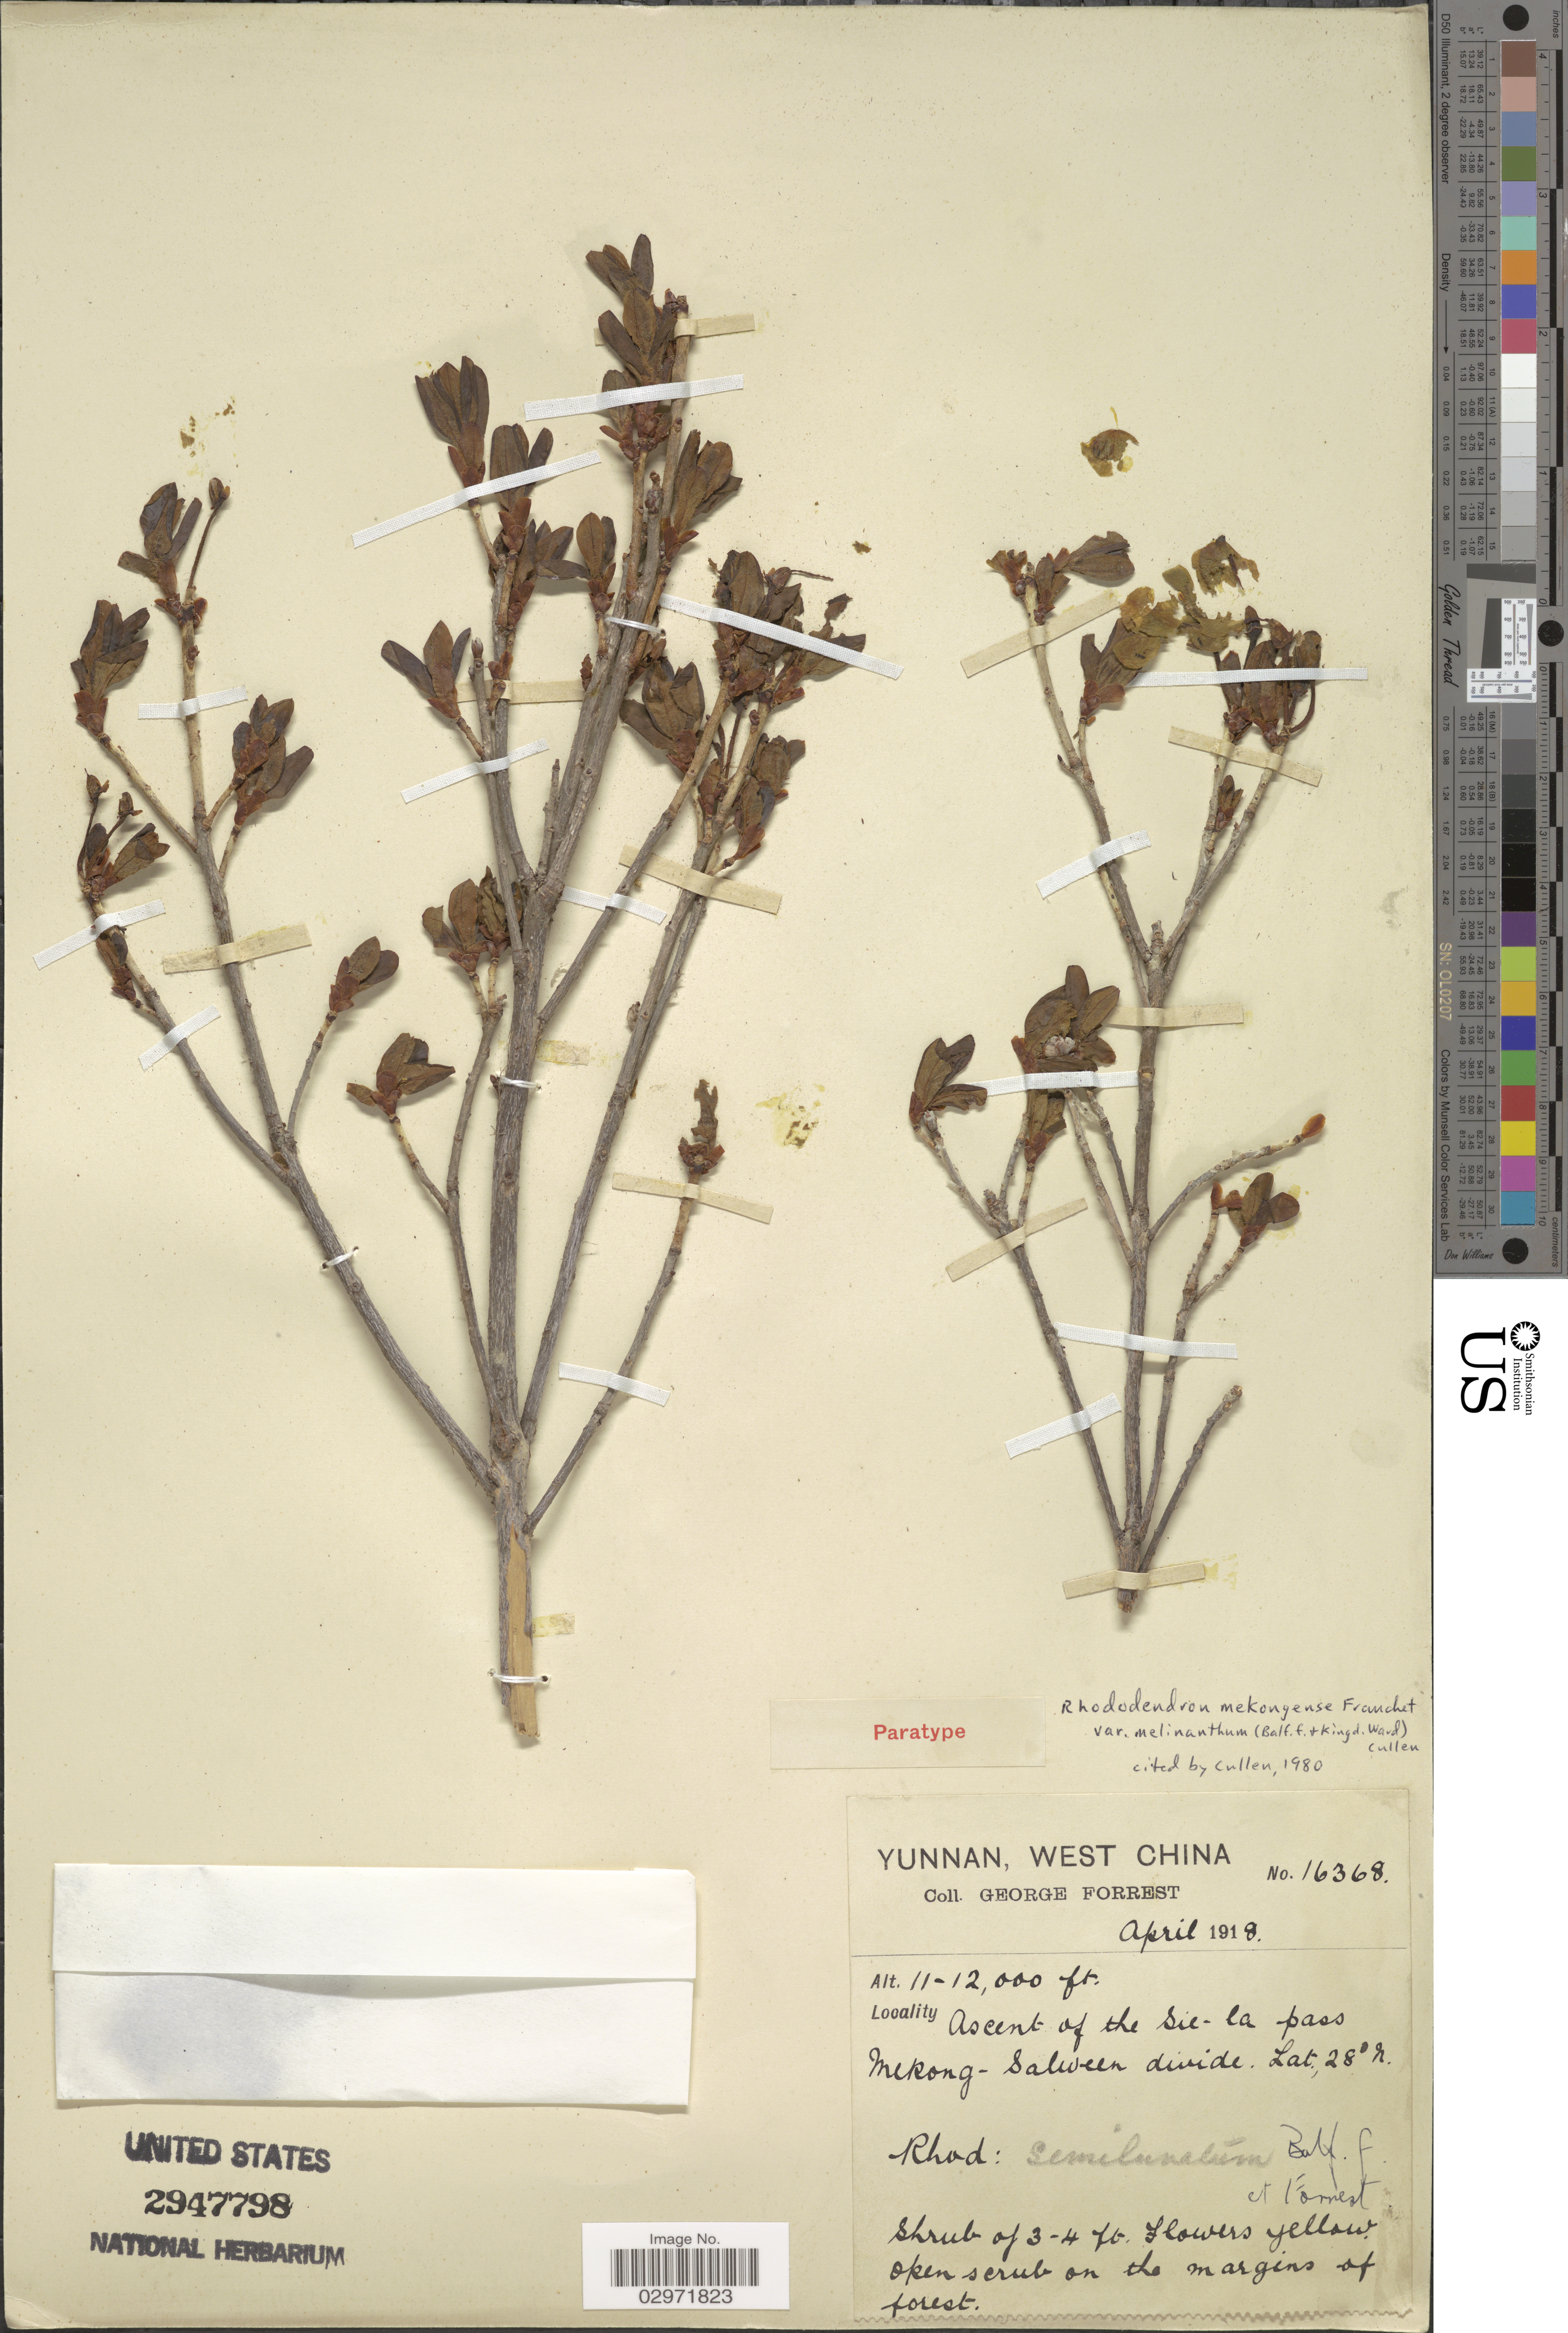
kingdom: Plantae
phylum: Tracheophyta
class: Magnoliopsida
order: Ericales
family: Ericaceae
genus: Rhododendron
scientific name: Rhododendron mekongense var. melinanthum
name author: (Balf. f. & Kingdon-Ward) Cullen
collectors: G. Forrest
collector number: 16368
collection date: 1918-04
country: China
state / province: Yunnan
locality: West China. Ascent of the Sie-la pass Mrekong-Salween divide.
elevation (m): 3353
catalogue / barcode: US 2947798